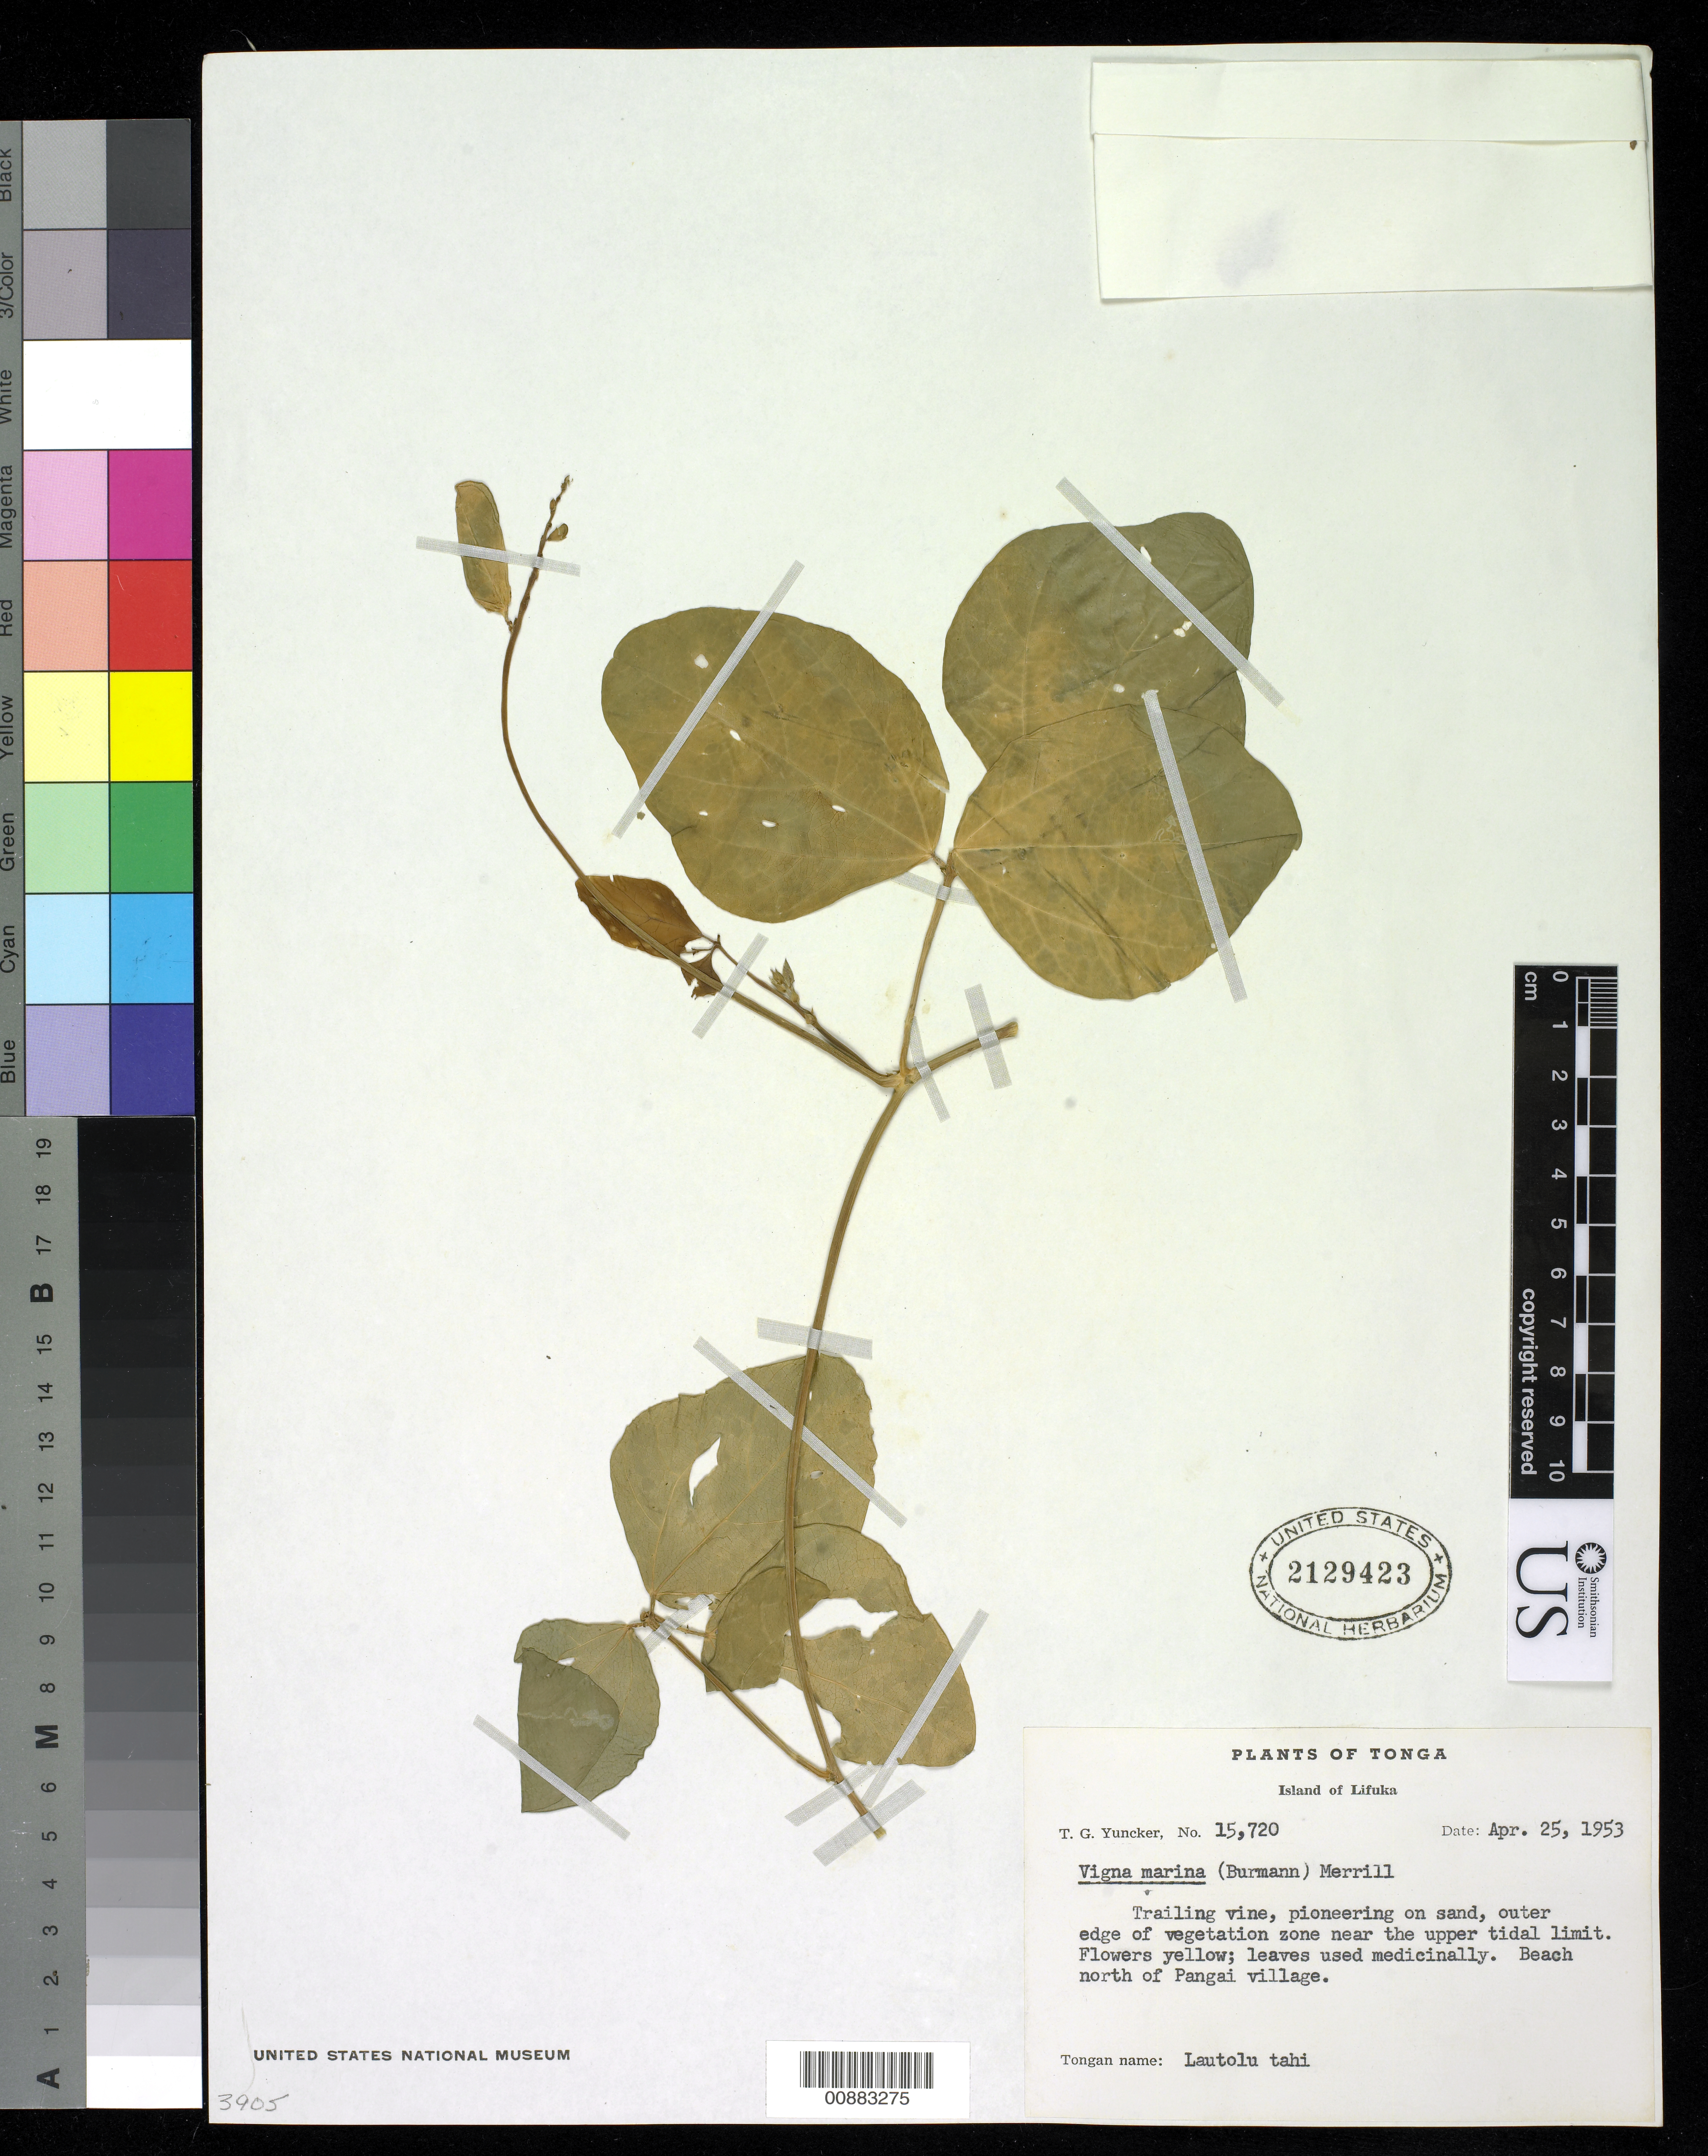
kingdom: Plantae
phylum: Tracheophyta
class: Magnoliopsida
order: Fabales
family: Fabaceae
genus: Vigna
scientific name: Vigna marina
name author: (Burm.) Merr.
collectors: T. G. Yuncker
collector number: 15720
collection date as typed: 25 Apr 1953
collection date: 1953-04-25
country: Tonga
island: Lifuka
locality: Beach north of Pangai village.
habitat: Pioneering on sand, outer edge of vegetation zone near the upper tidal limit.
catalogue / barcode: US 2129423